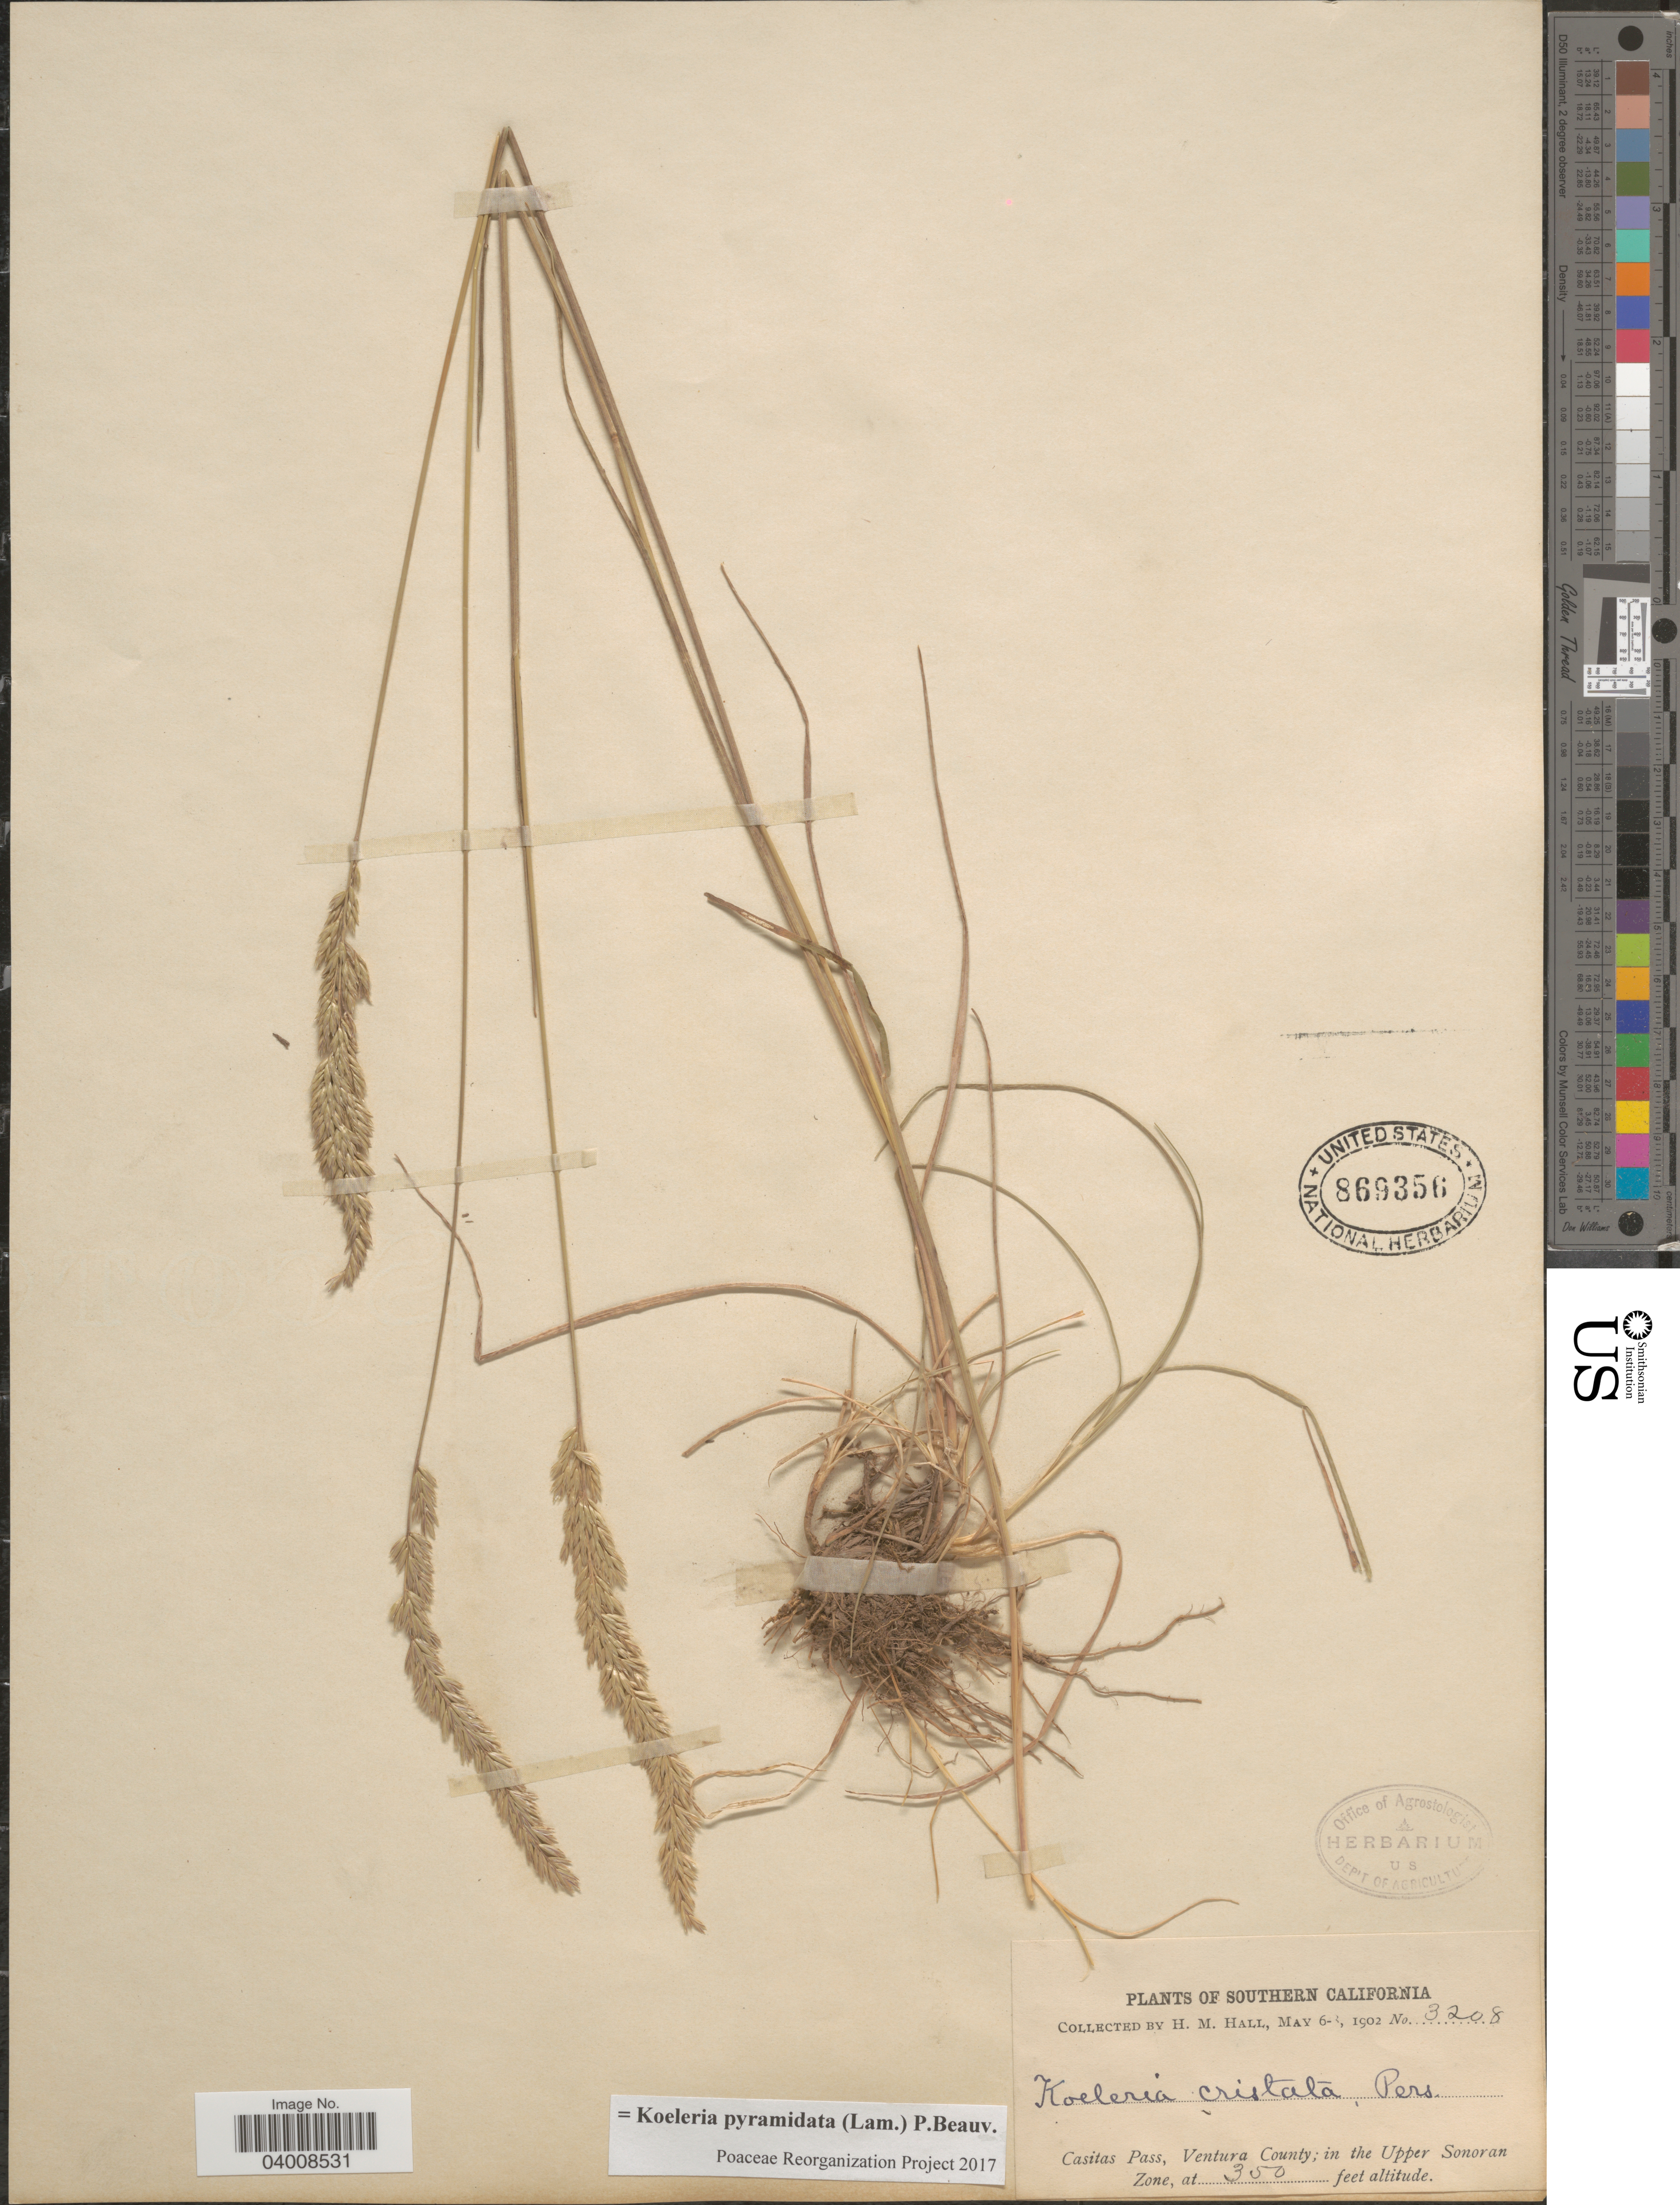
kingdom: Plantae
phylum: Tracheophyta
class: Liliopsida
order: Poales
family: Poaceae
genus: Koeleria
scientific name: Koeleria pyramidata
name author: (Lam.) P. Beauv.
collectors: H. M. Hall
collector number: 3208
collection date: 1902-05-06/1902-05-08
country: United States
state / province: California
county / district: Ventura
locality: Southern California. Casitas Pass, Ventura County; in the Upper Sonoran Zone.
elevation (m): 107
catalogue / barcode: US 869356